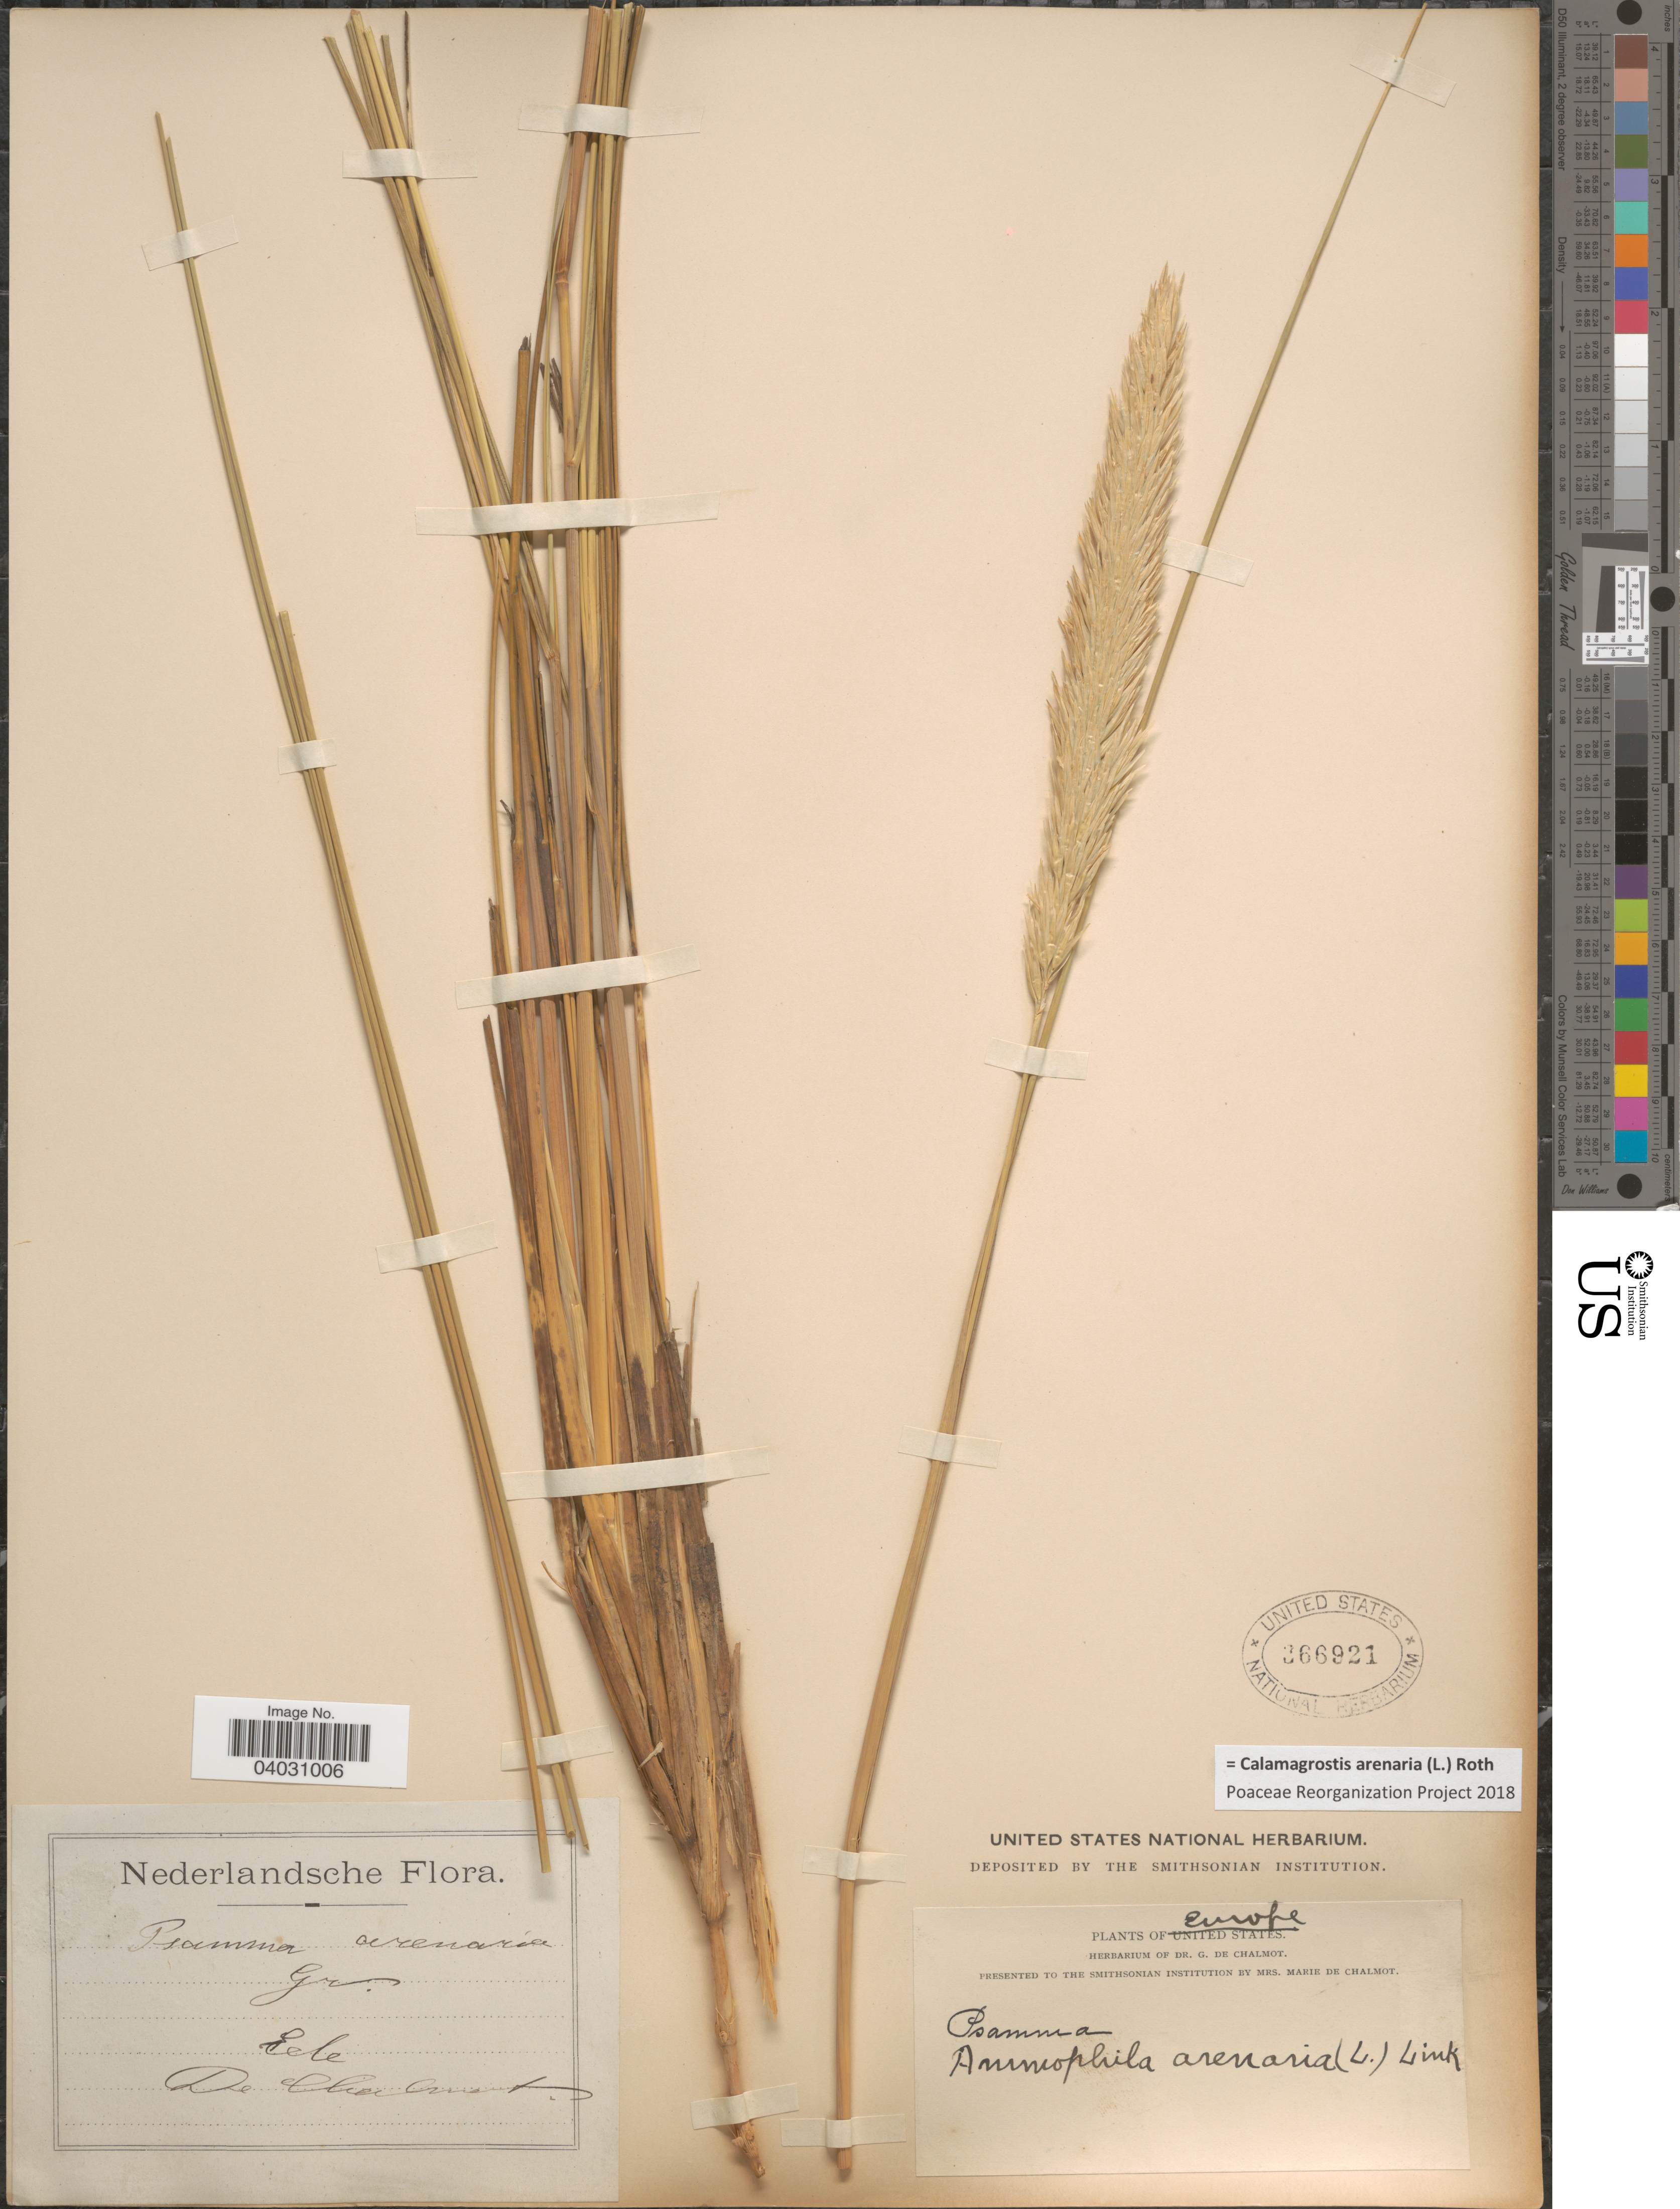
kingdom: Plantae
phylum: Tracheophyta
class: Liliopsida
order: Poales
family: Poaceae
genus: Calamagrostis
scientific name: Calamagrostis arenaria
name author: (L.) Roth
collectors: G. de Chalmot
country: Netherlands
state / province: Gelderland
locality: Ede.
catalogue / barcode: US 366921